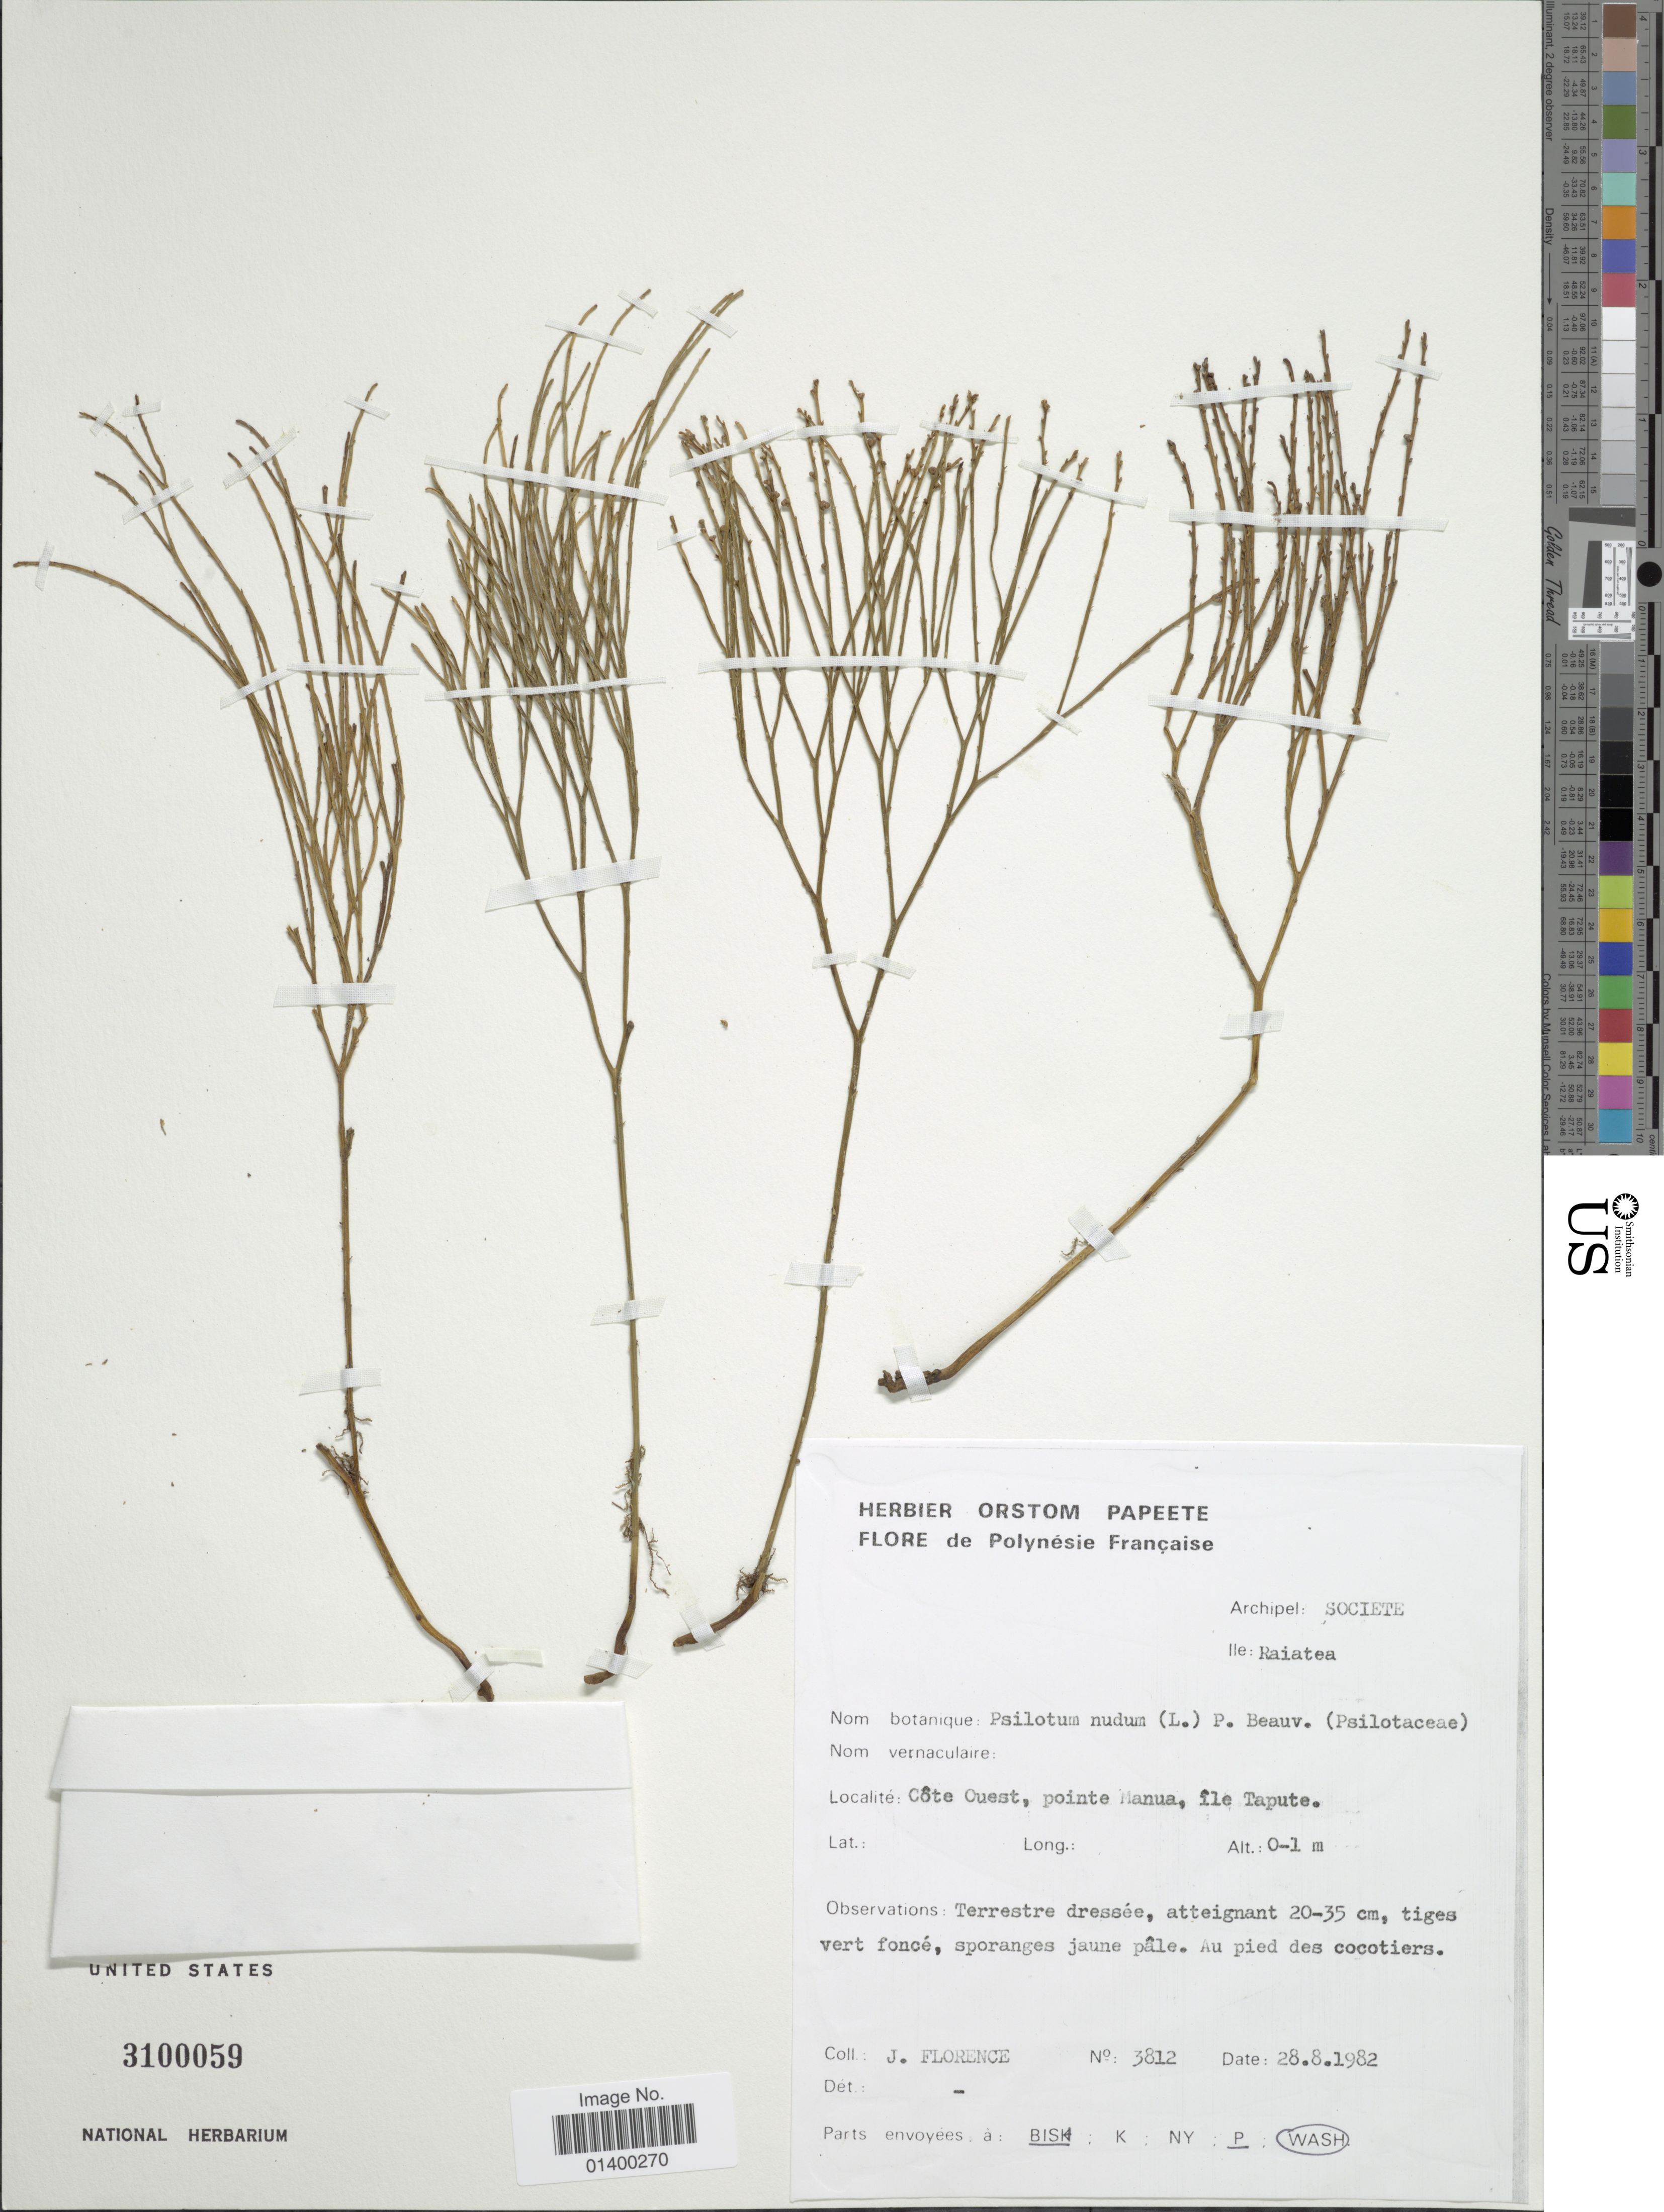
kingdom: Plantae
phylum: Tracheophyta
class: Polypodiopsida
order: Psilotales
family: Psilotaceae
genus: Psilotum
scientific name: Psilotum nudum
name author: (L.) P. Beauv.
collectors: J. Florence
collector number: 3812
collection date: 1982-08-28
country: French Polynesia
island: Raiatea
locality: Archipel Societe, Ile Raiatea, Côte Ouest, pointe Manua, ile Tapute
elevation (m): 0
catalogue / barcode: US 3100059